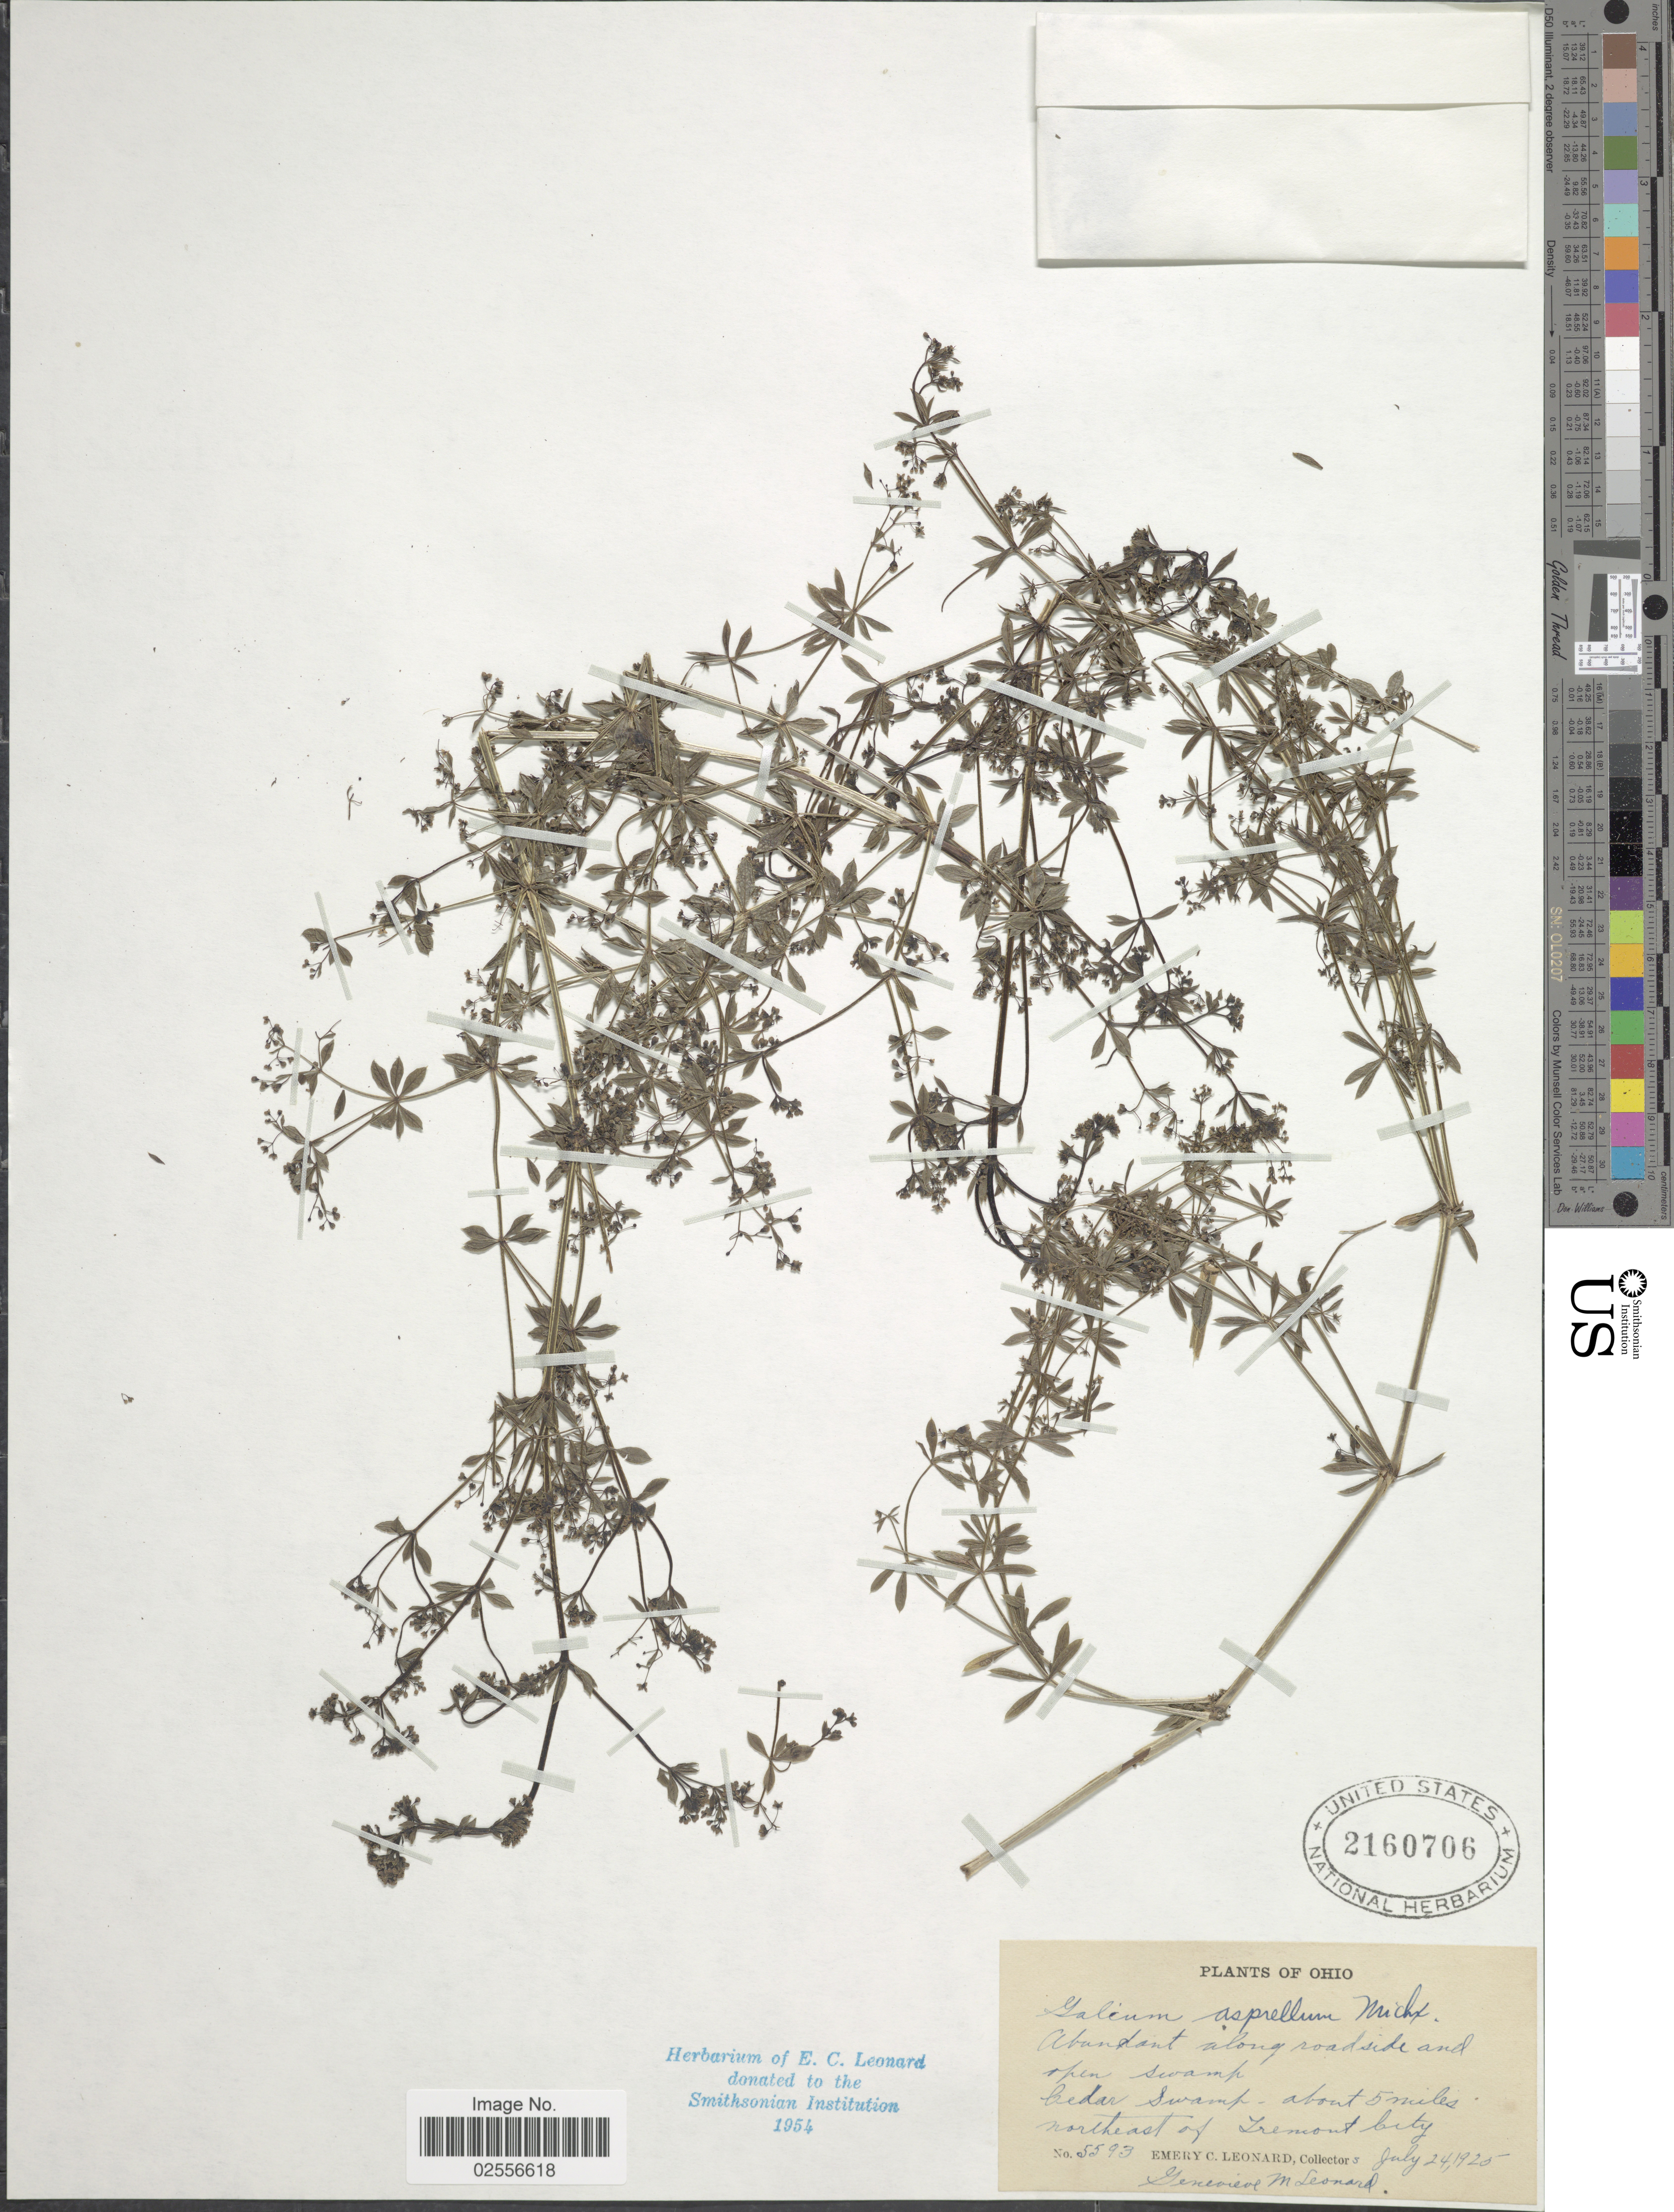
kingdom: Plantae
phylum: Tracheophyta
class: Magnoliopsida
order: Gentianales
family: Rubiaceae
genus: Galium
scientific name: Galium asprellum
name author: Michx.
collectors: E. C. Leonard & G. M. Leonard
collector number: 5593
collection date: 1925-07-24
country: United States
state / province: Ohio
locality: Abundant along roadside and open swamp, Cedar Swamp - about 5 miles northeast of Tremont City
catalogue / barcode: US 2160706